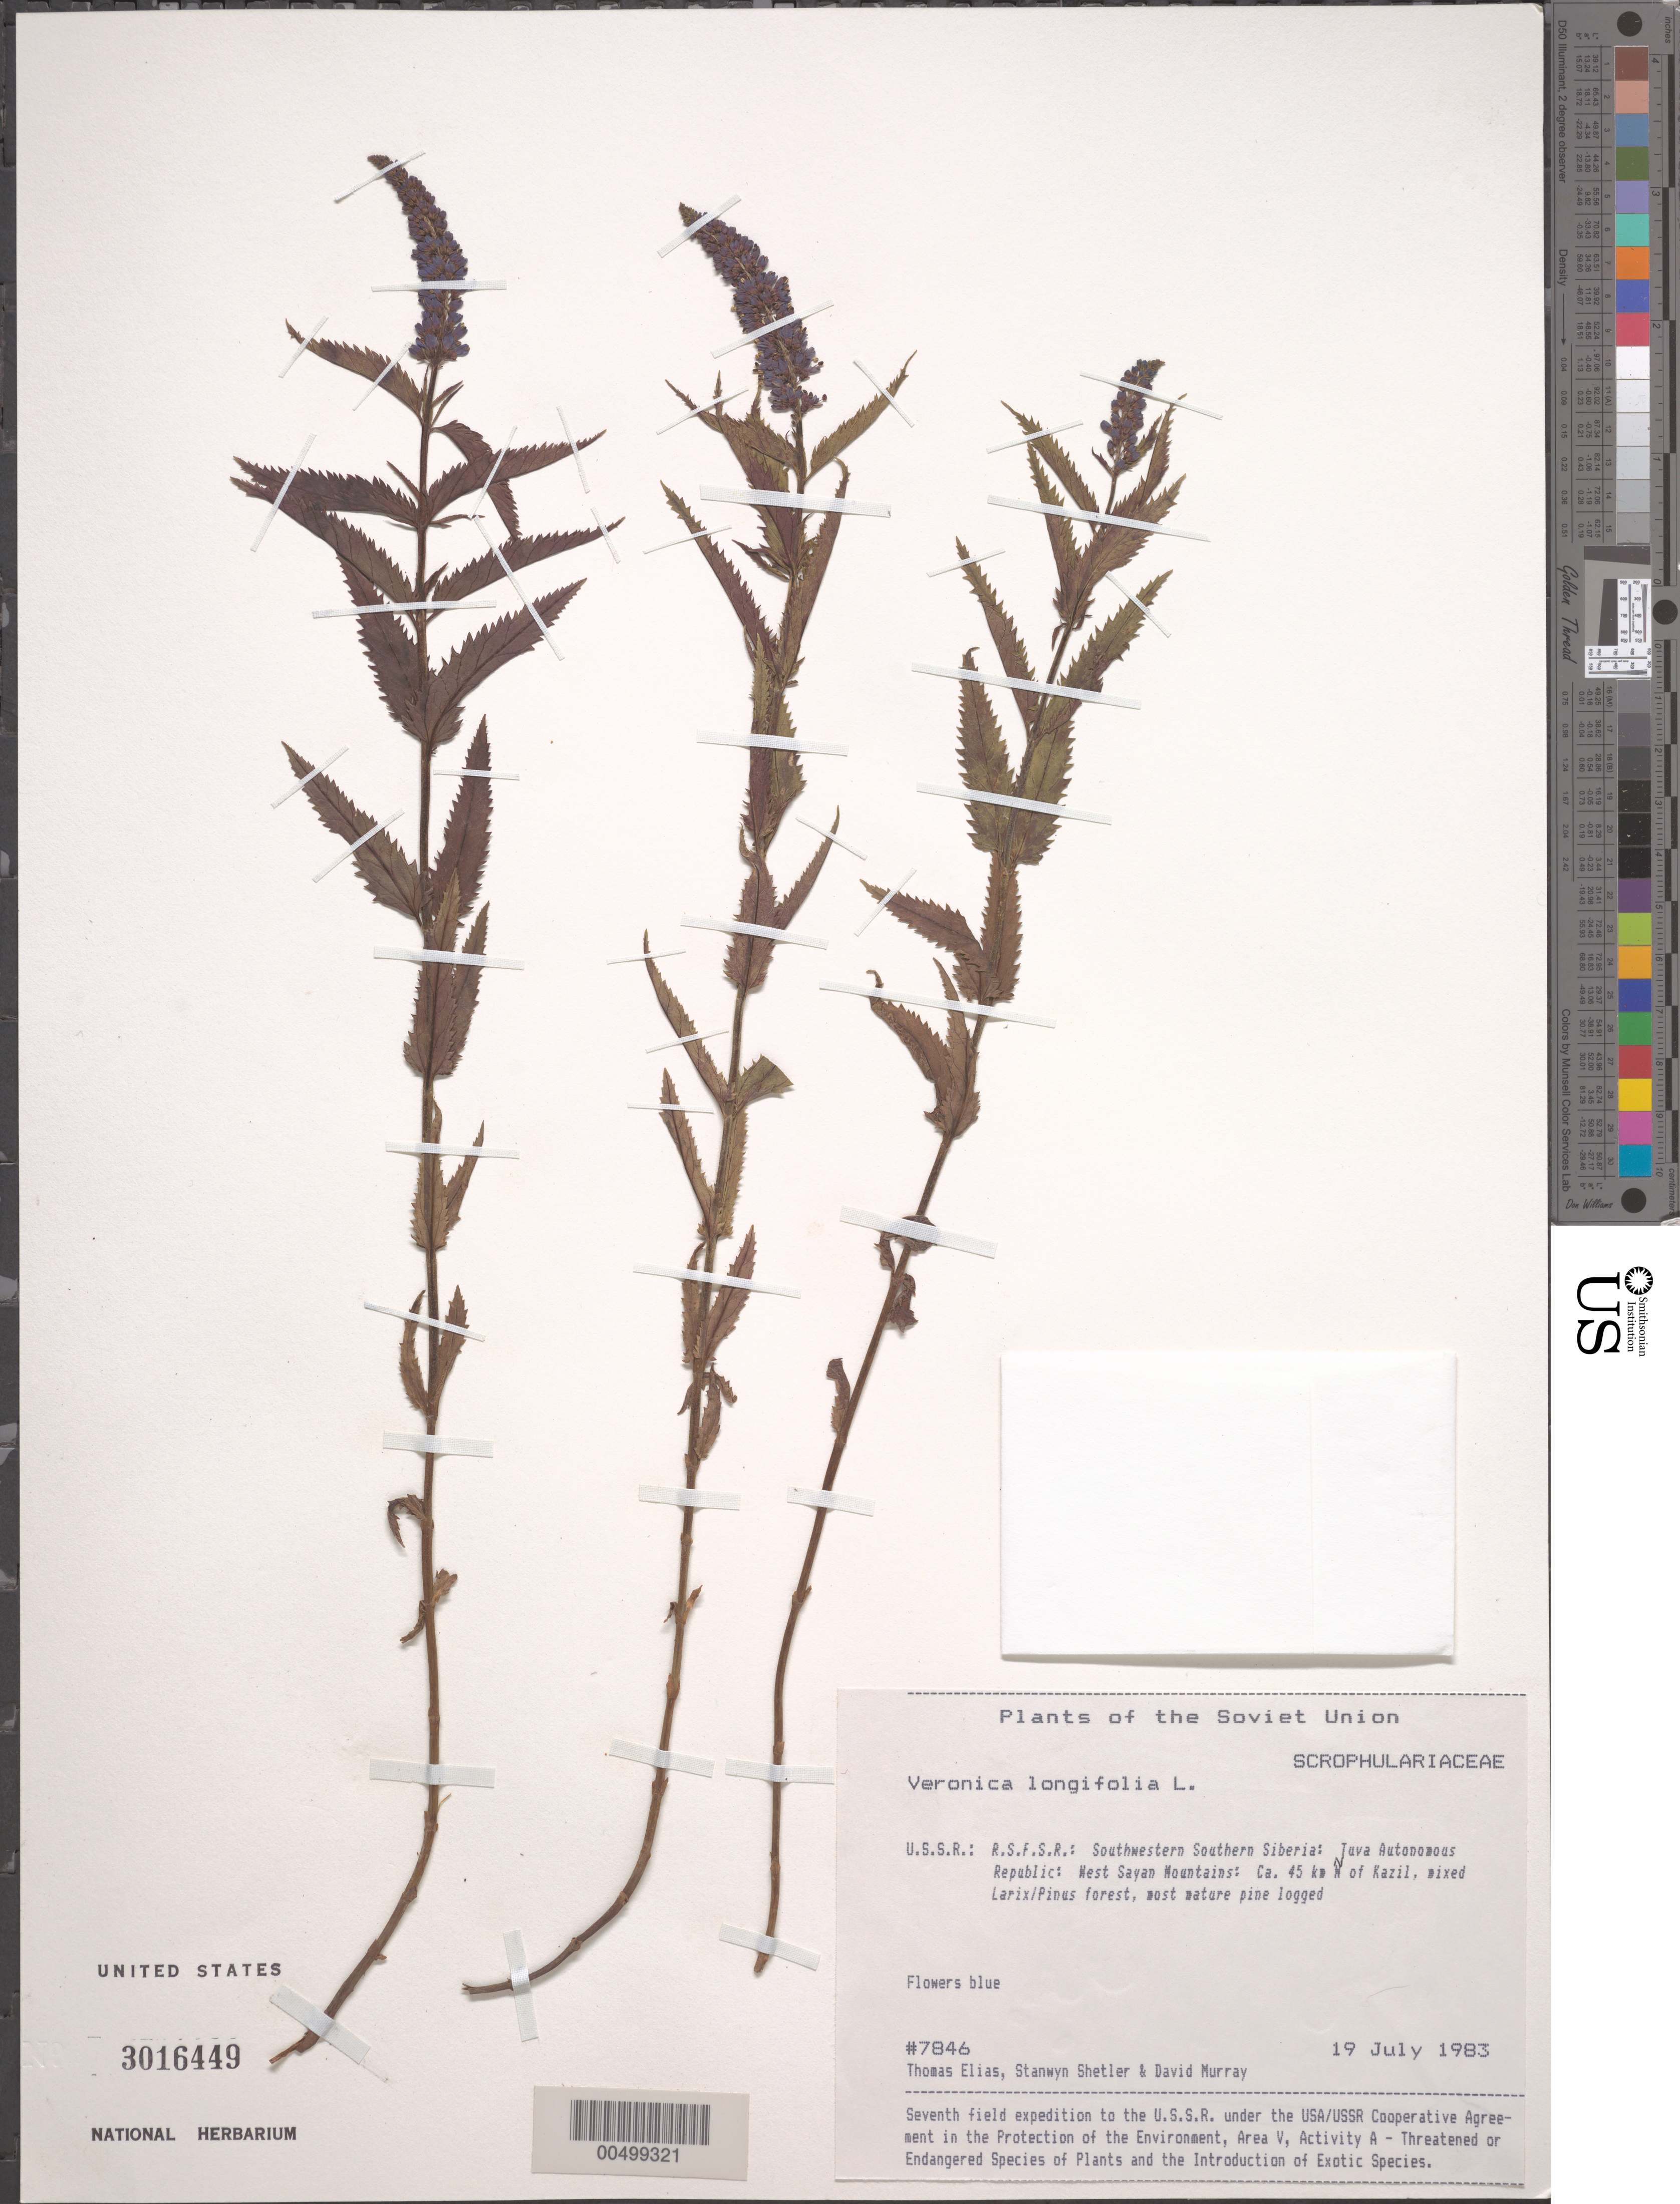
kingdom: Plantae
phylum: Tracheophyta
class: Magnoliopsida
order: Lamiales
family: Plantaginaceae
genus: Veronica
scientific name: Veronica longifolia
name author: L.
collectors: T. Elias, S. Shetler & D. F. Murray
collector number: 7864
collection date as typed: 19 Jul 1983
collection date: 1983-07-19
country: Russian Federation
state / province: Tuva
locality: West Sayan Mountains, ca. 45 km N of Kazil [Kyzyl]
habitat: mixed Larix/Pinus forest, most mature pine logged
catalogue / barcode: US 3016449